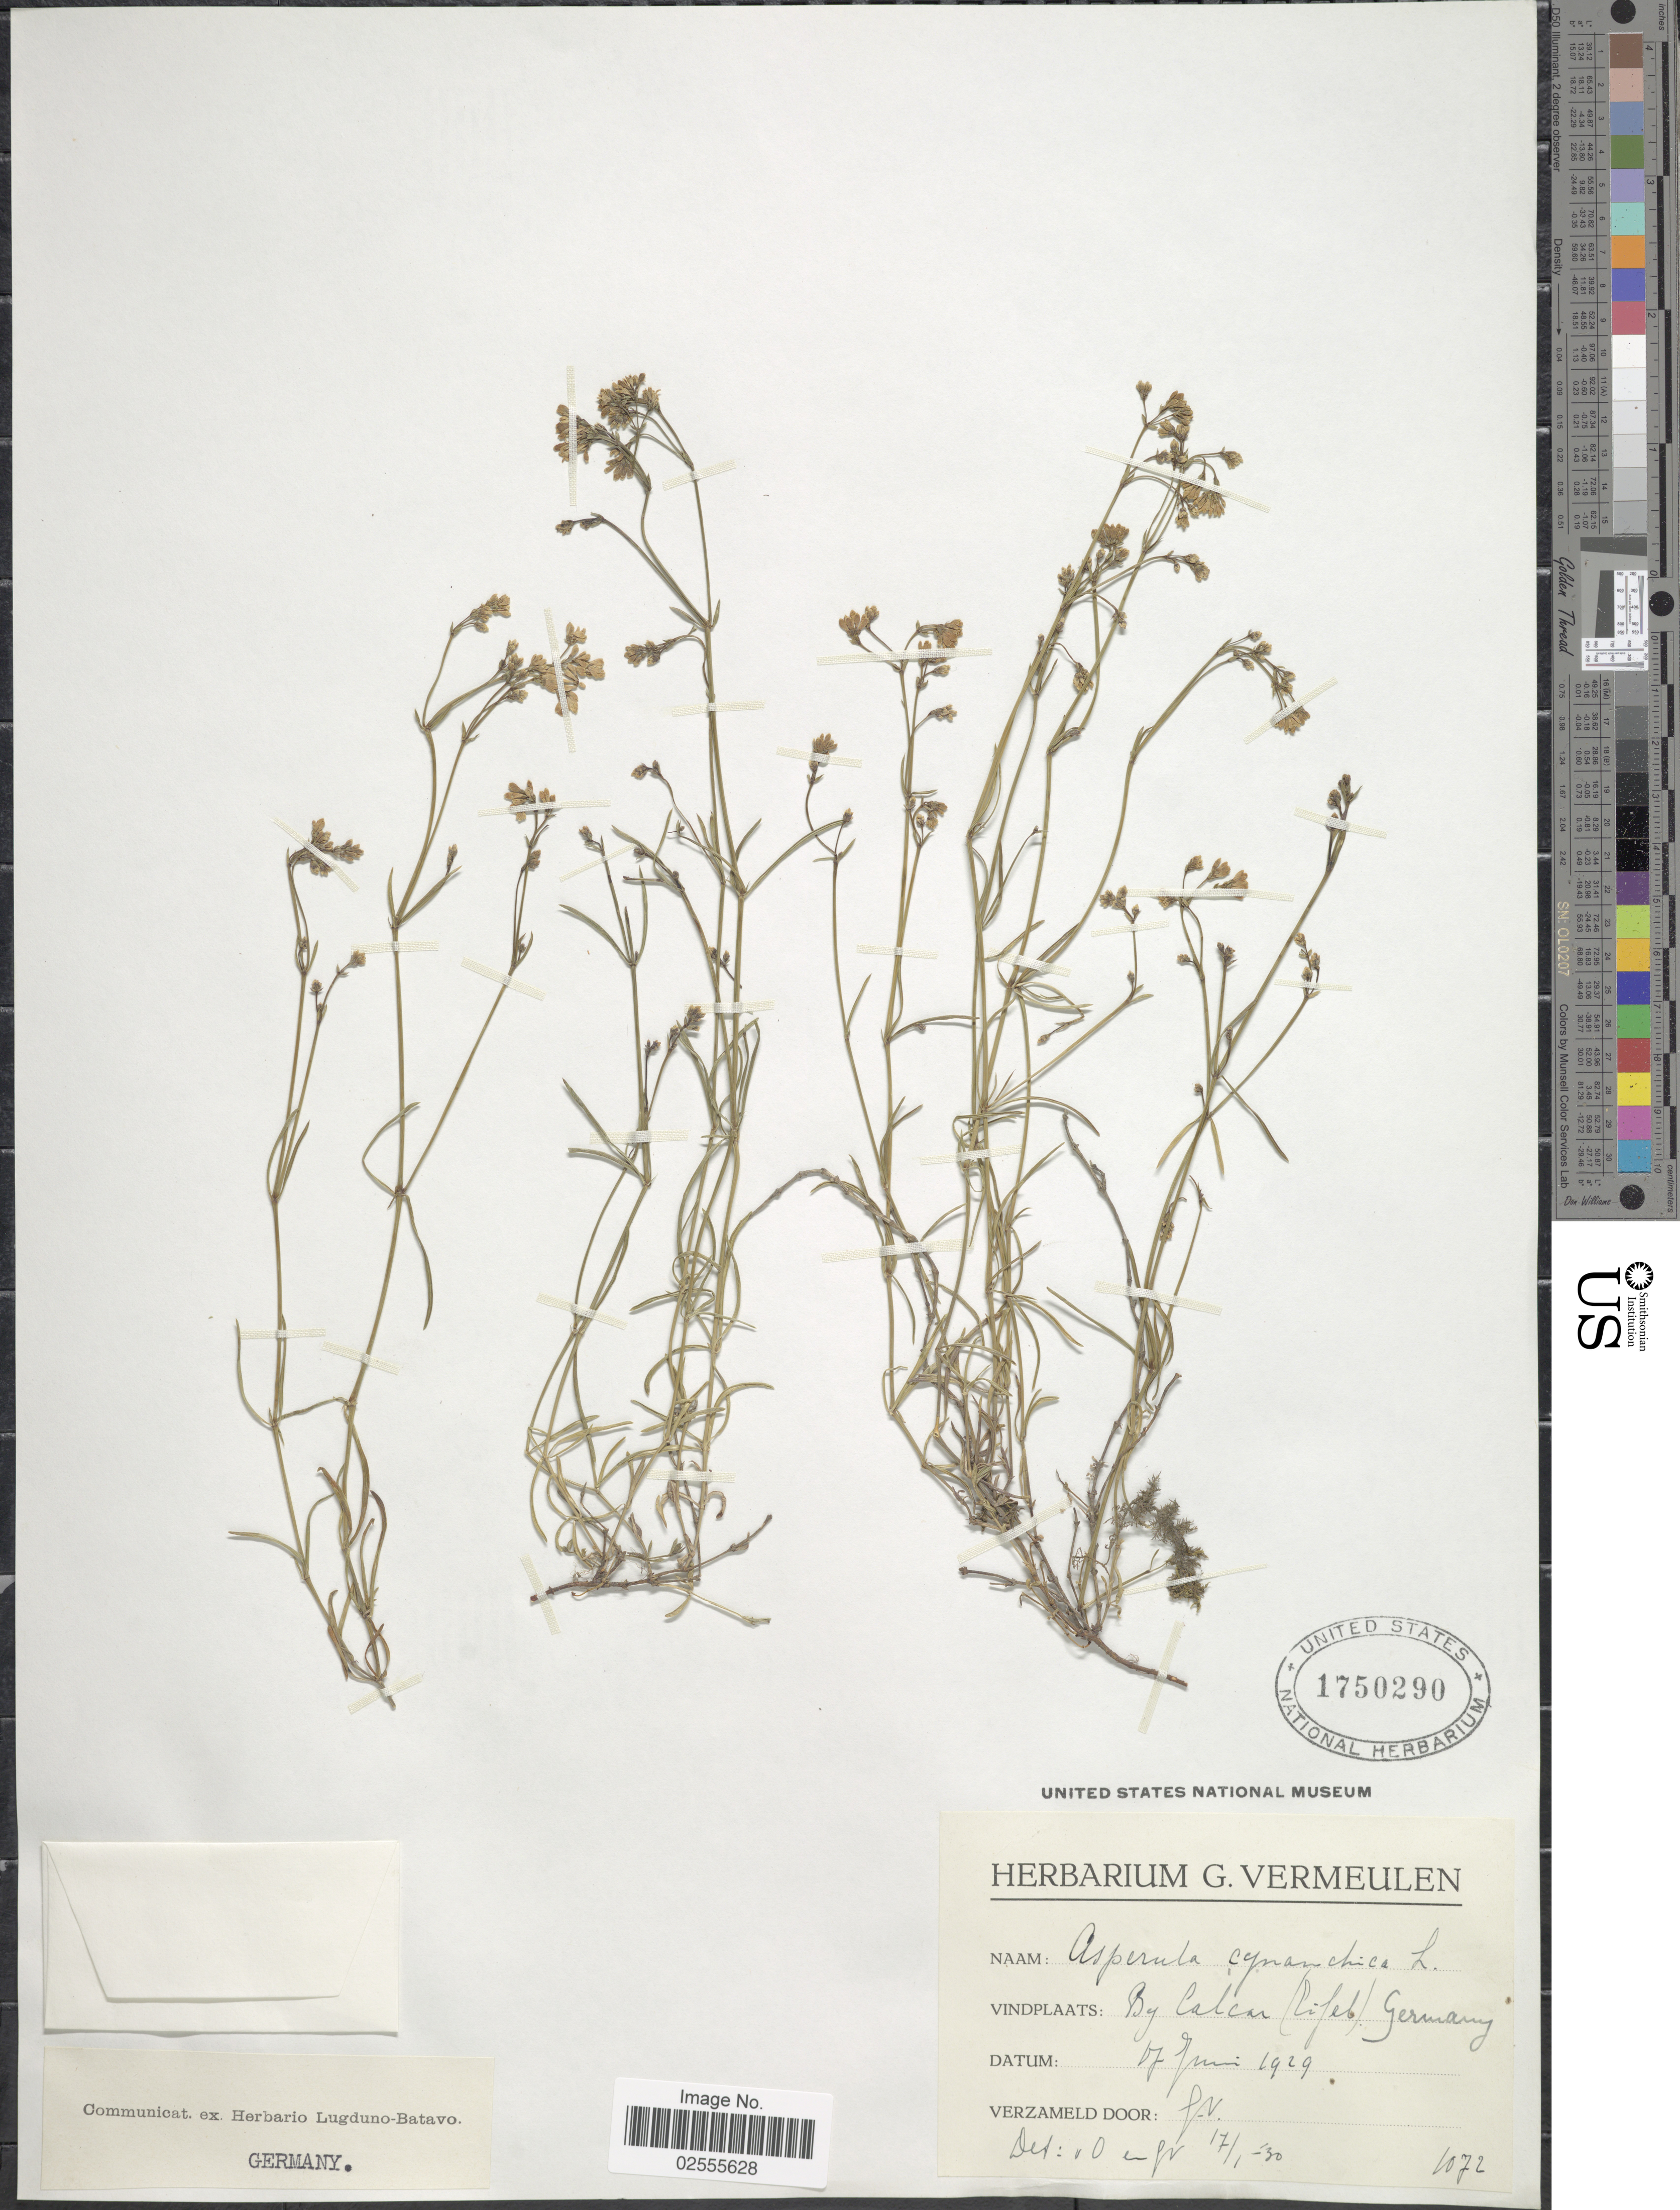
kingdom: Plantae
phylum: Tracheophyta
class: Magnoliopsida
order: Gentianales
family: Rubiaceae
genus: Asperula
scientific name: Asperula cynanchica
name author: L.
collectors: G. Vermeulen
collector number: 1072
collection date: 1929-06-17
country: Germany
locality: By Calcar (Eifel)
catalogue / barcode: US 1750290